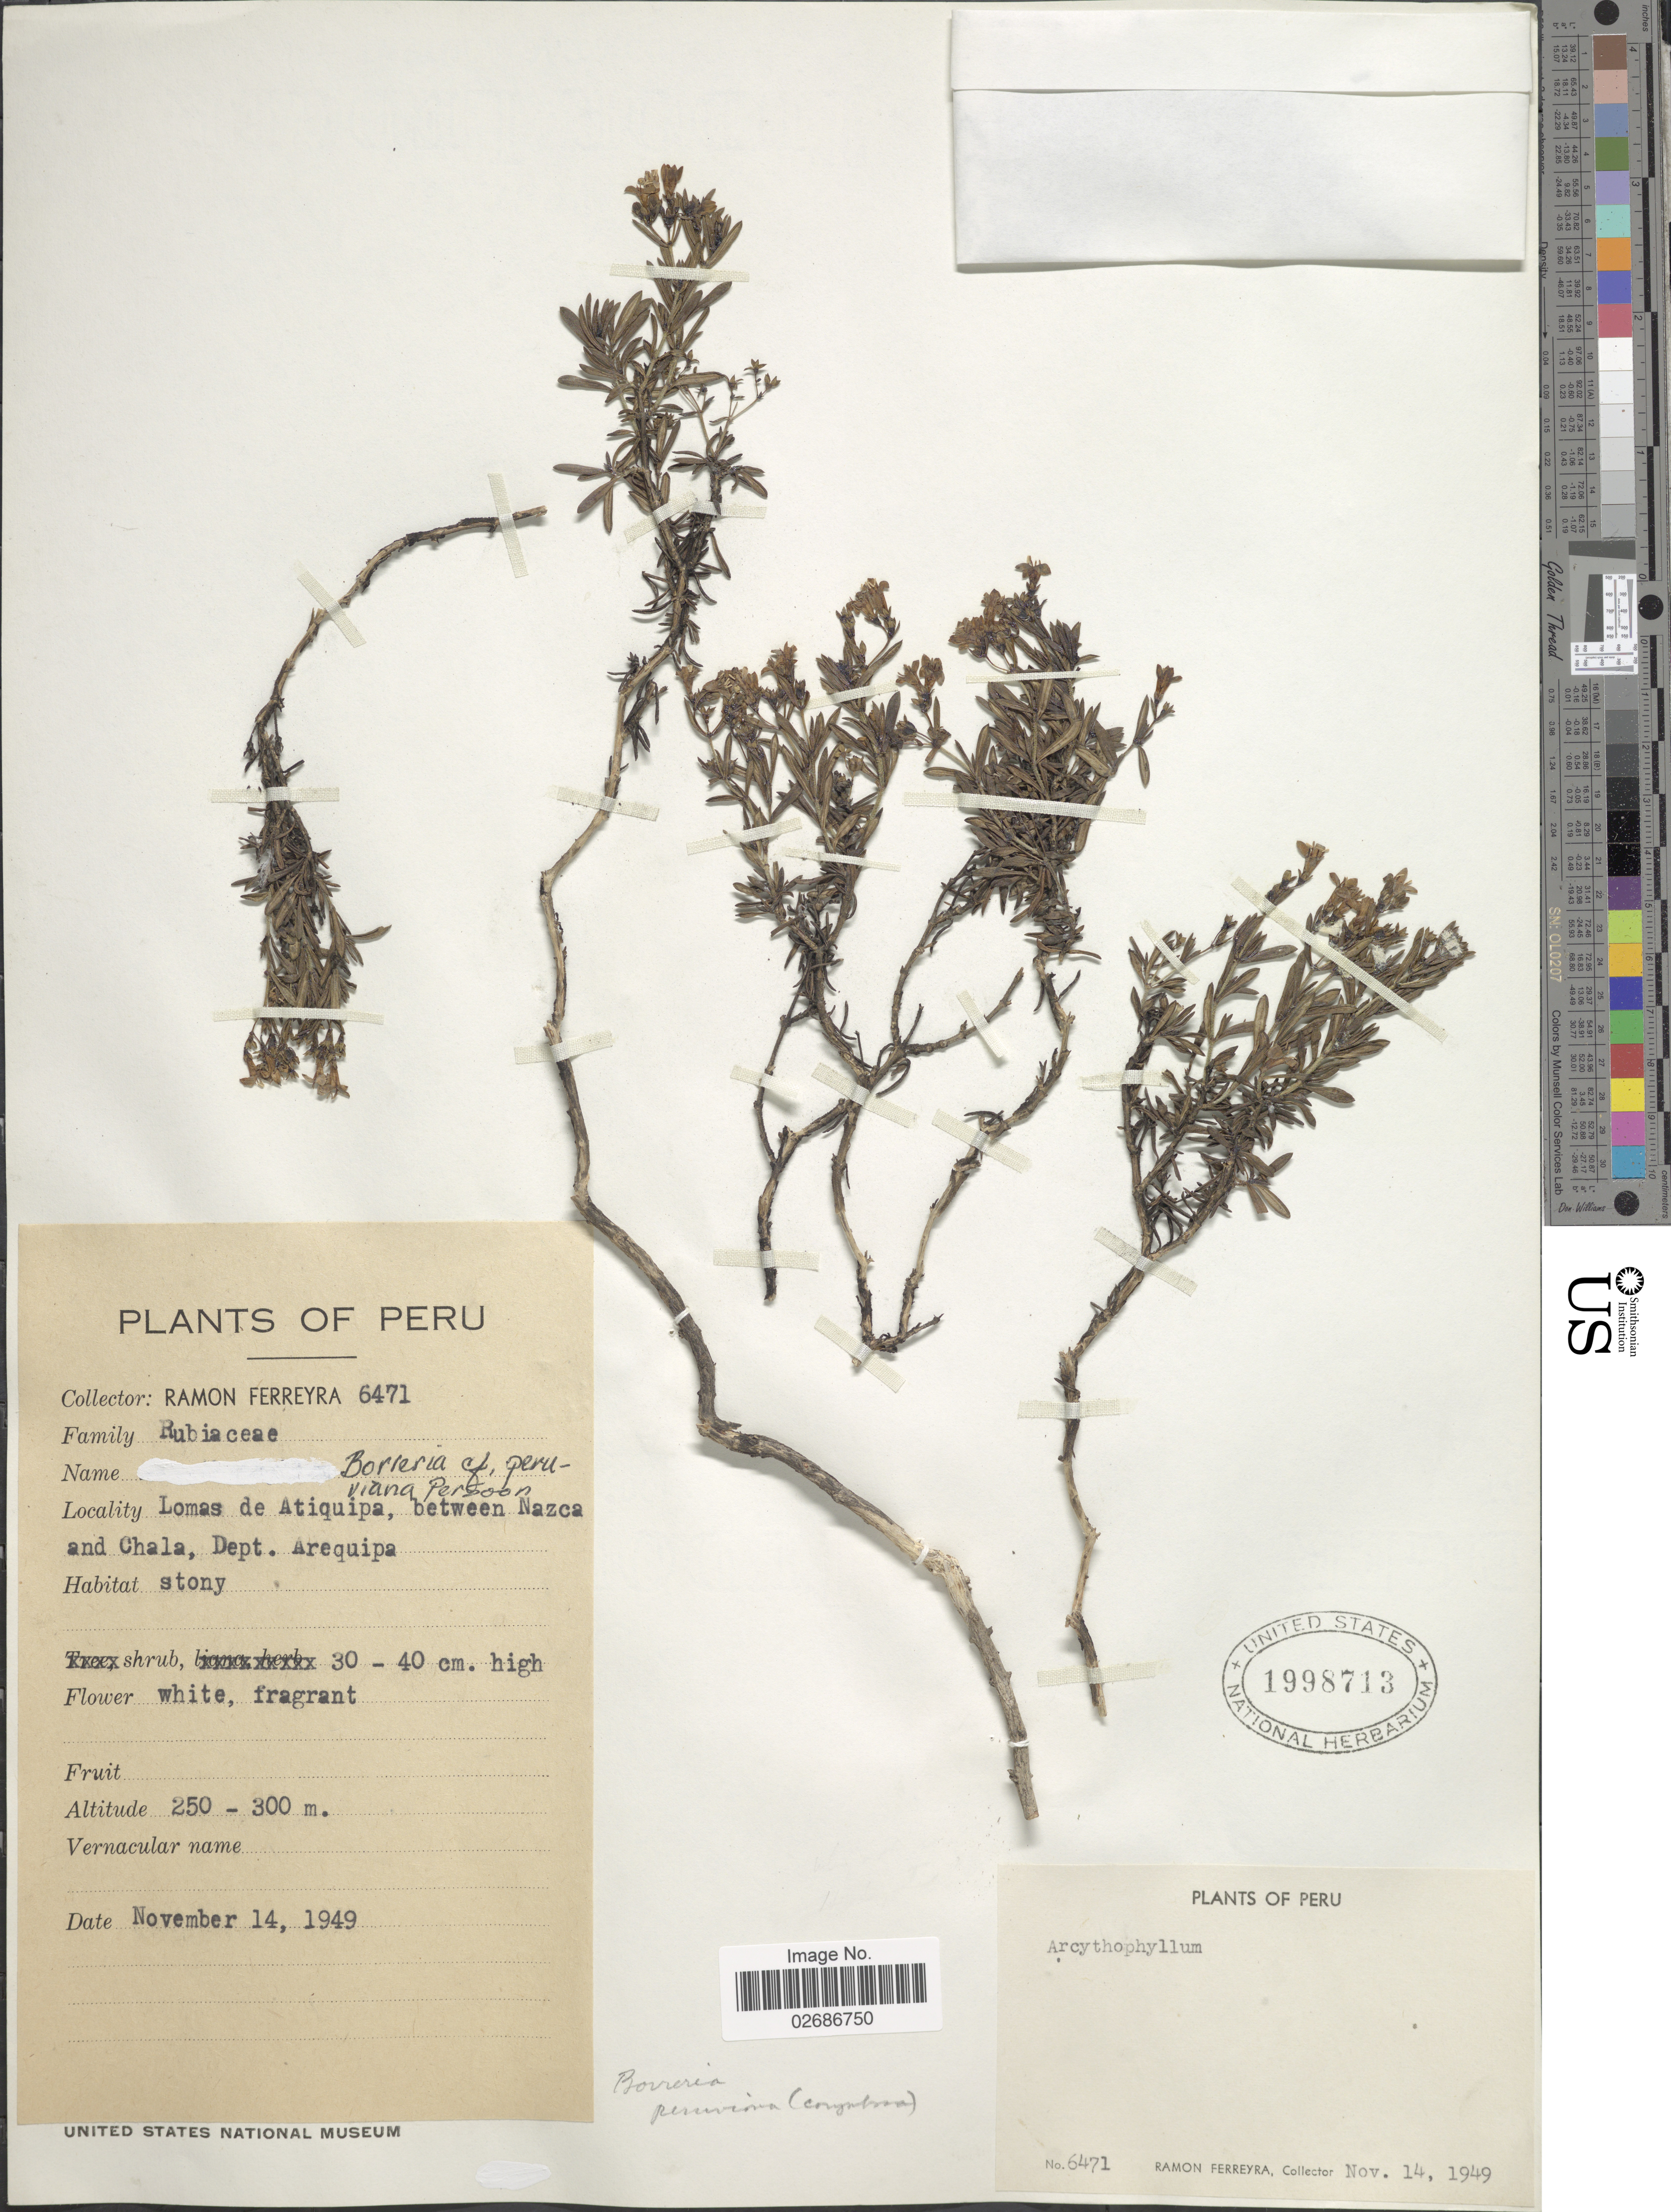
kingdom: Plantae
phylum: Tracheophyta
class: Magnoliopsida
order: Gentianales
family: Rubiaceae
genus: Borreria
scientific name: Borreria peruviana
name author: (Pers.) L.B. Sm. & Downs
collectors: R. A. Ferreyra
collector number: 6471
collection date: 1949-11-14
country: Peru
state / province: Arequipa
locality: Lomas de Atiquipa, between Nazca and Chala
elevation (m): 250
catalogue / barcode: US 1998713